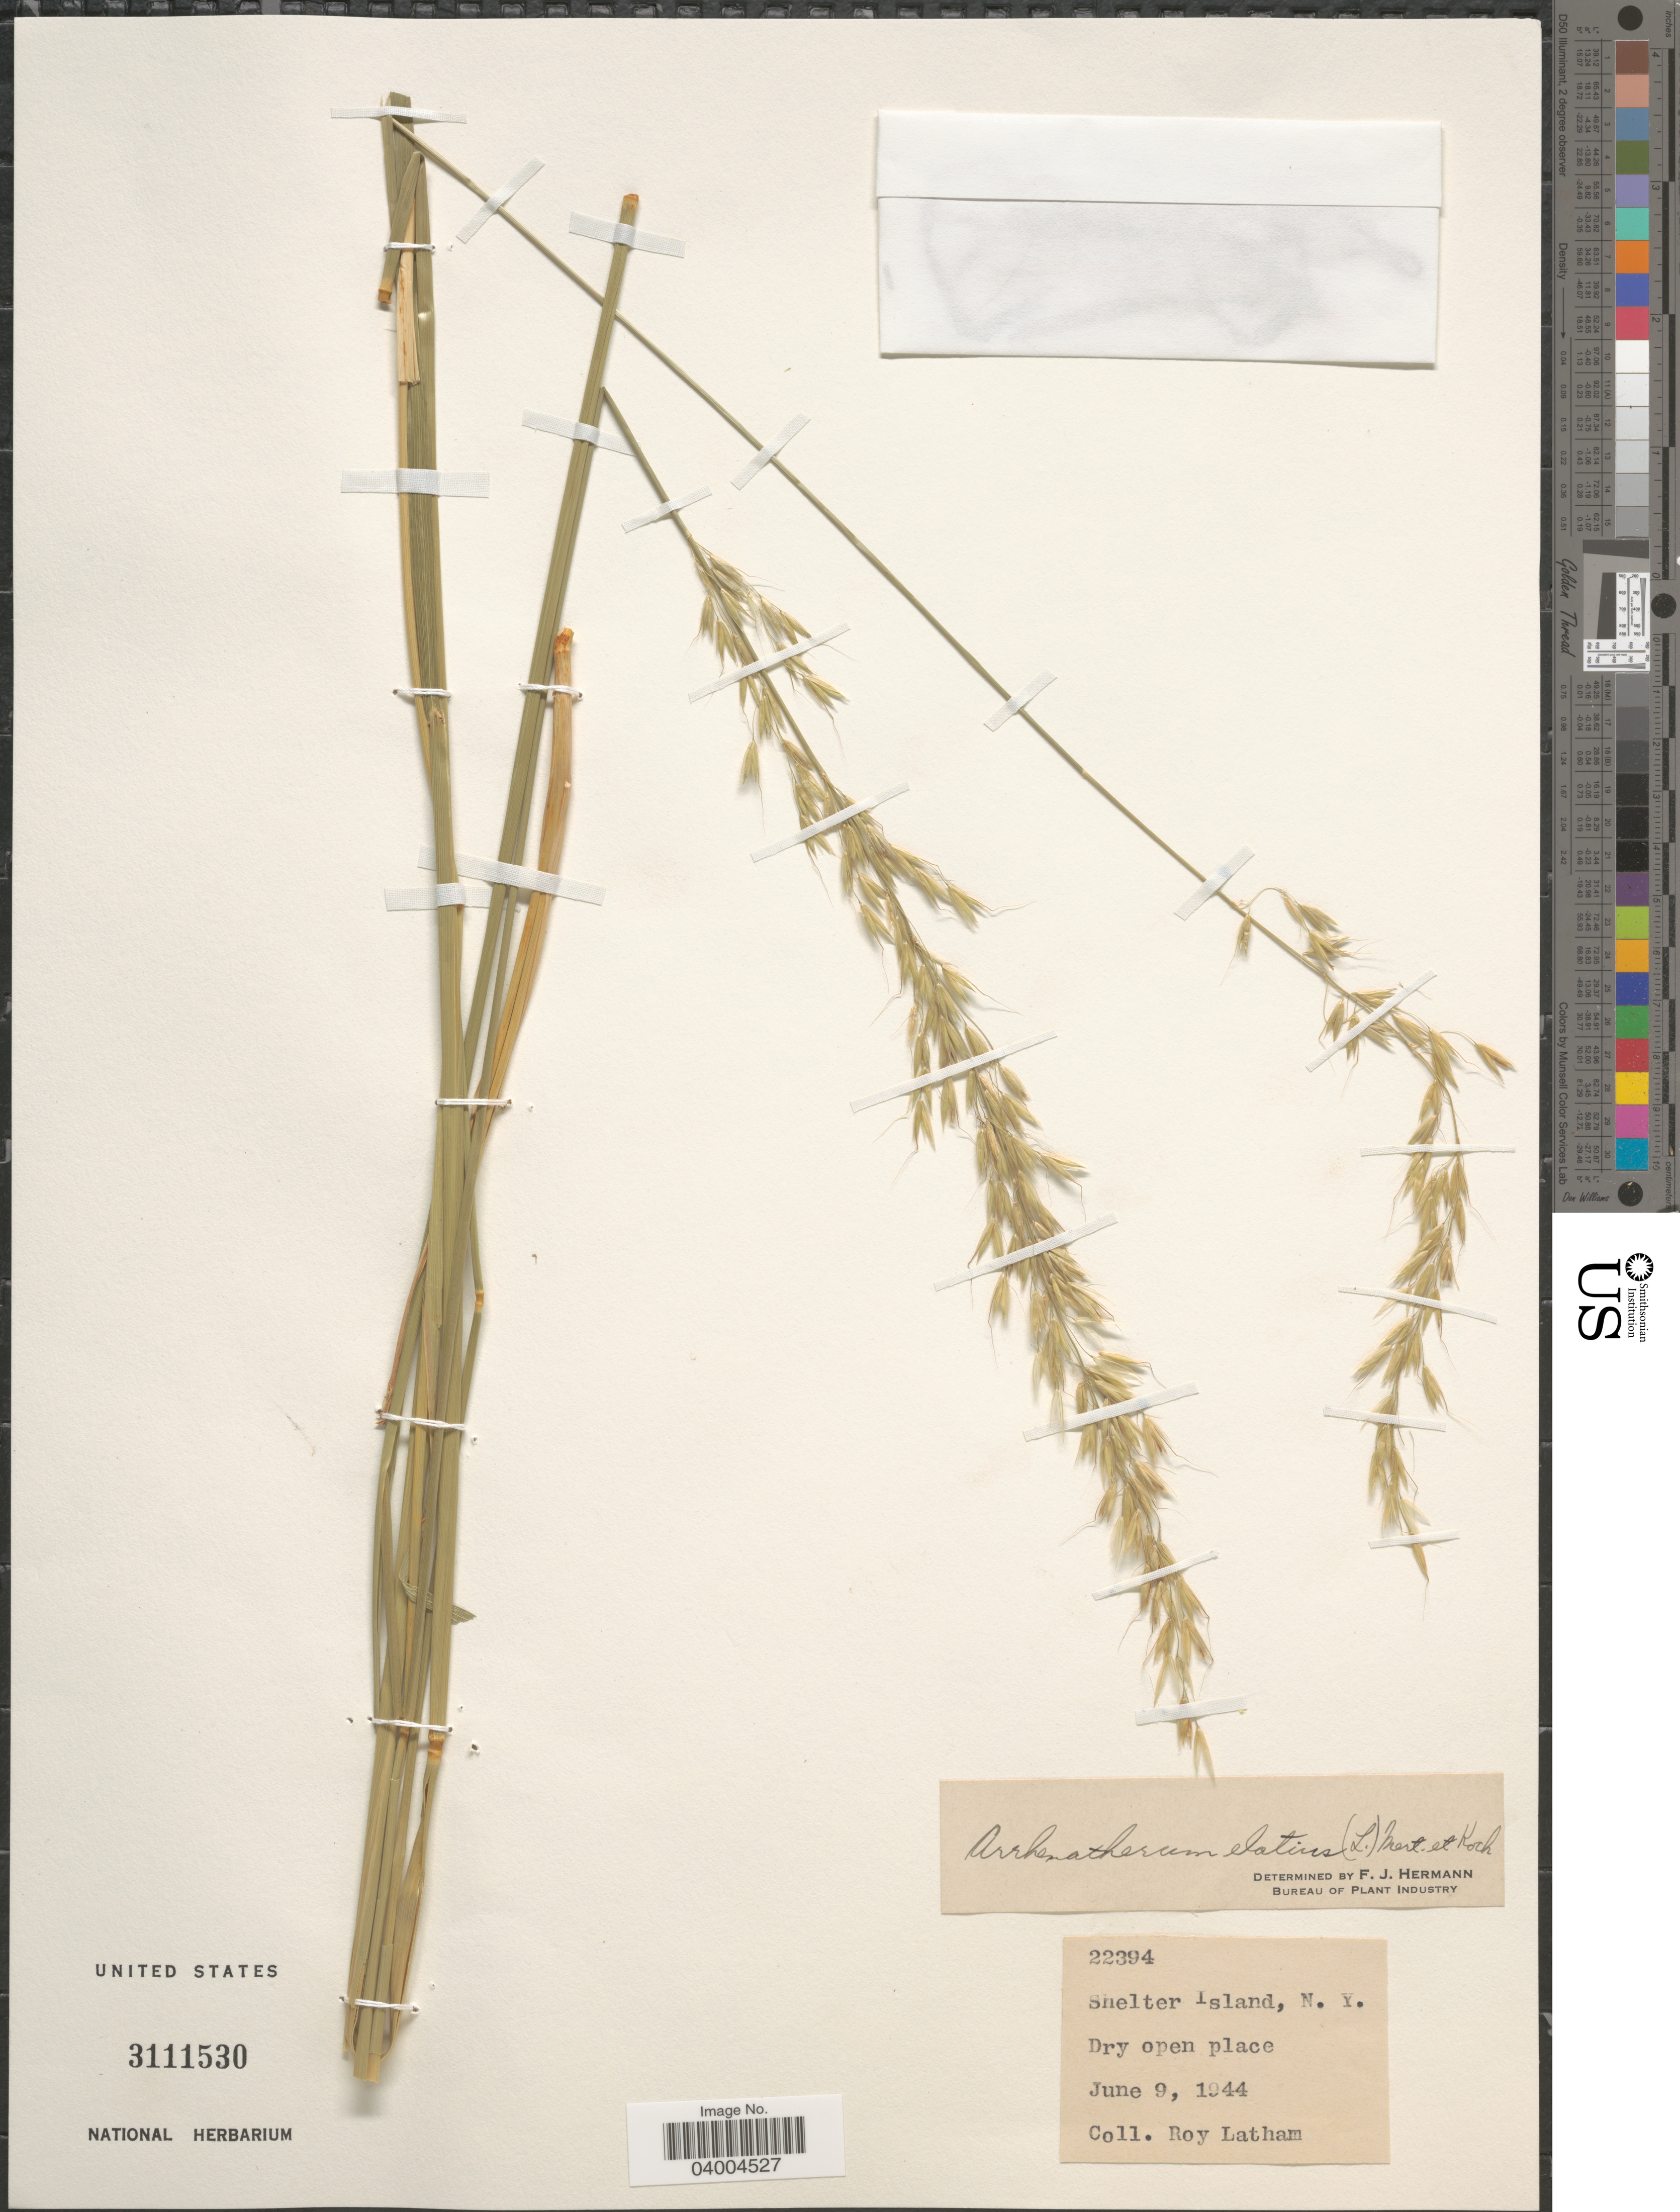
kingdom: Plantae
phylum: Tracheophyta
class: Liliopsida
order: Poales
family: Poaceae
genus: Arrhenatherum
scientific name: Arrhenatherum elatius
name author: (L.) J. Presl & C. Presl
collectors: R. Latham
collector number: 22394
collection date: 1944-06-09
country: United States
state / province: New York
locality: Shelter Island.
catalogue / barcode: US 3111530